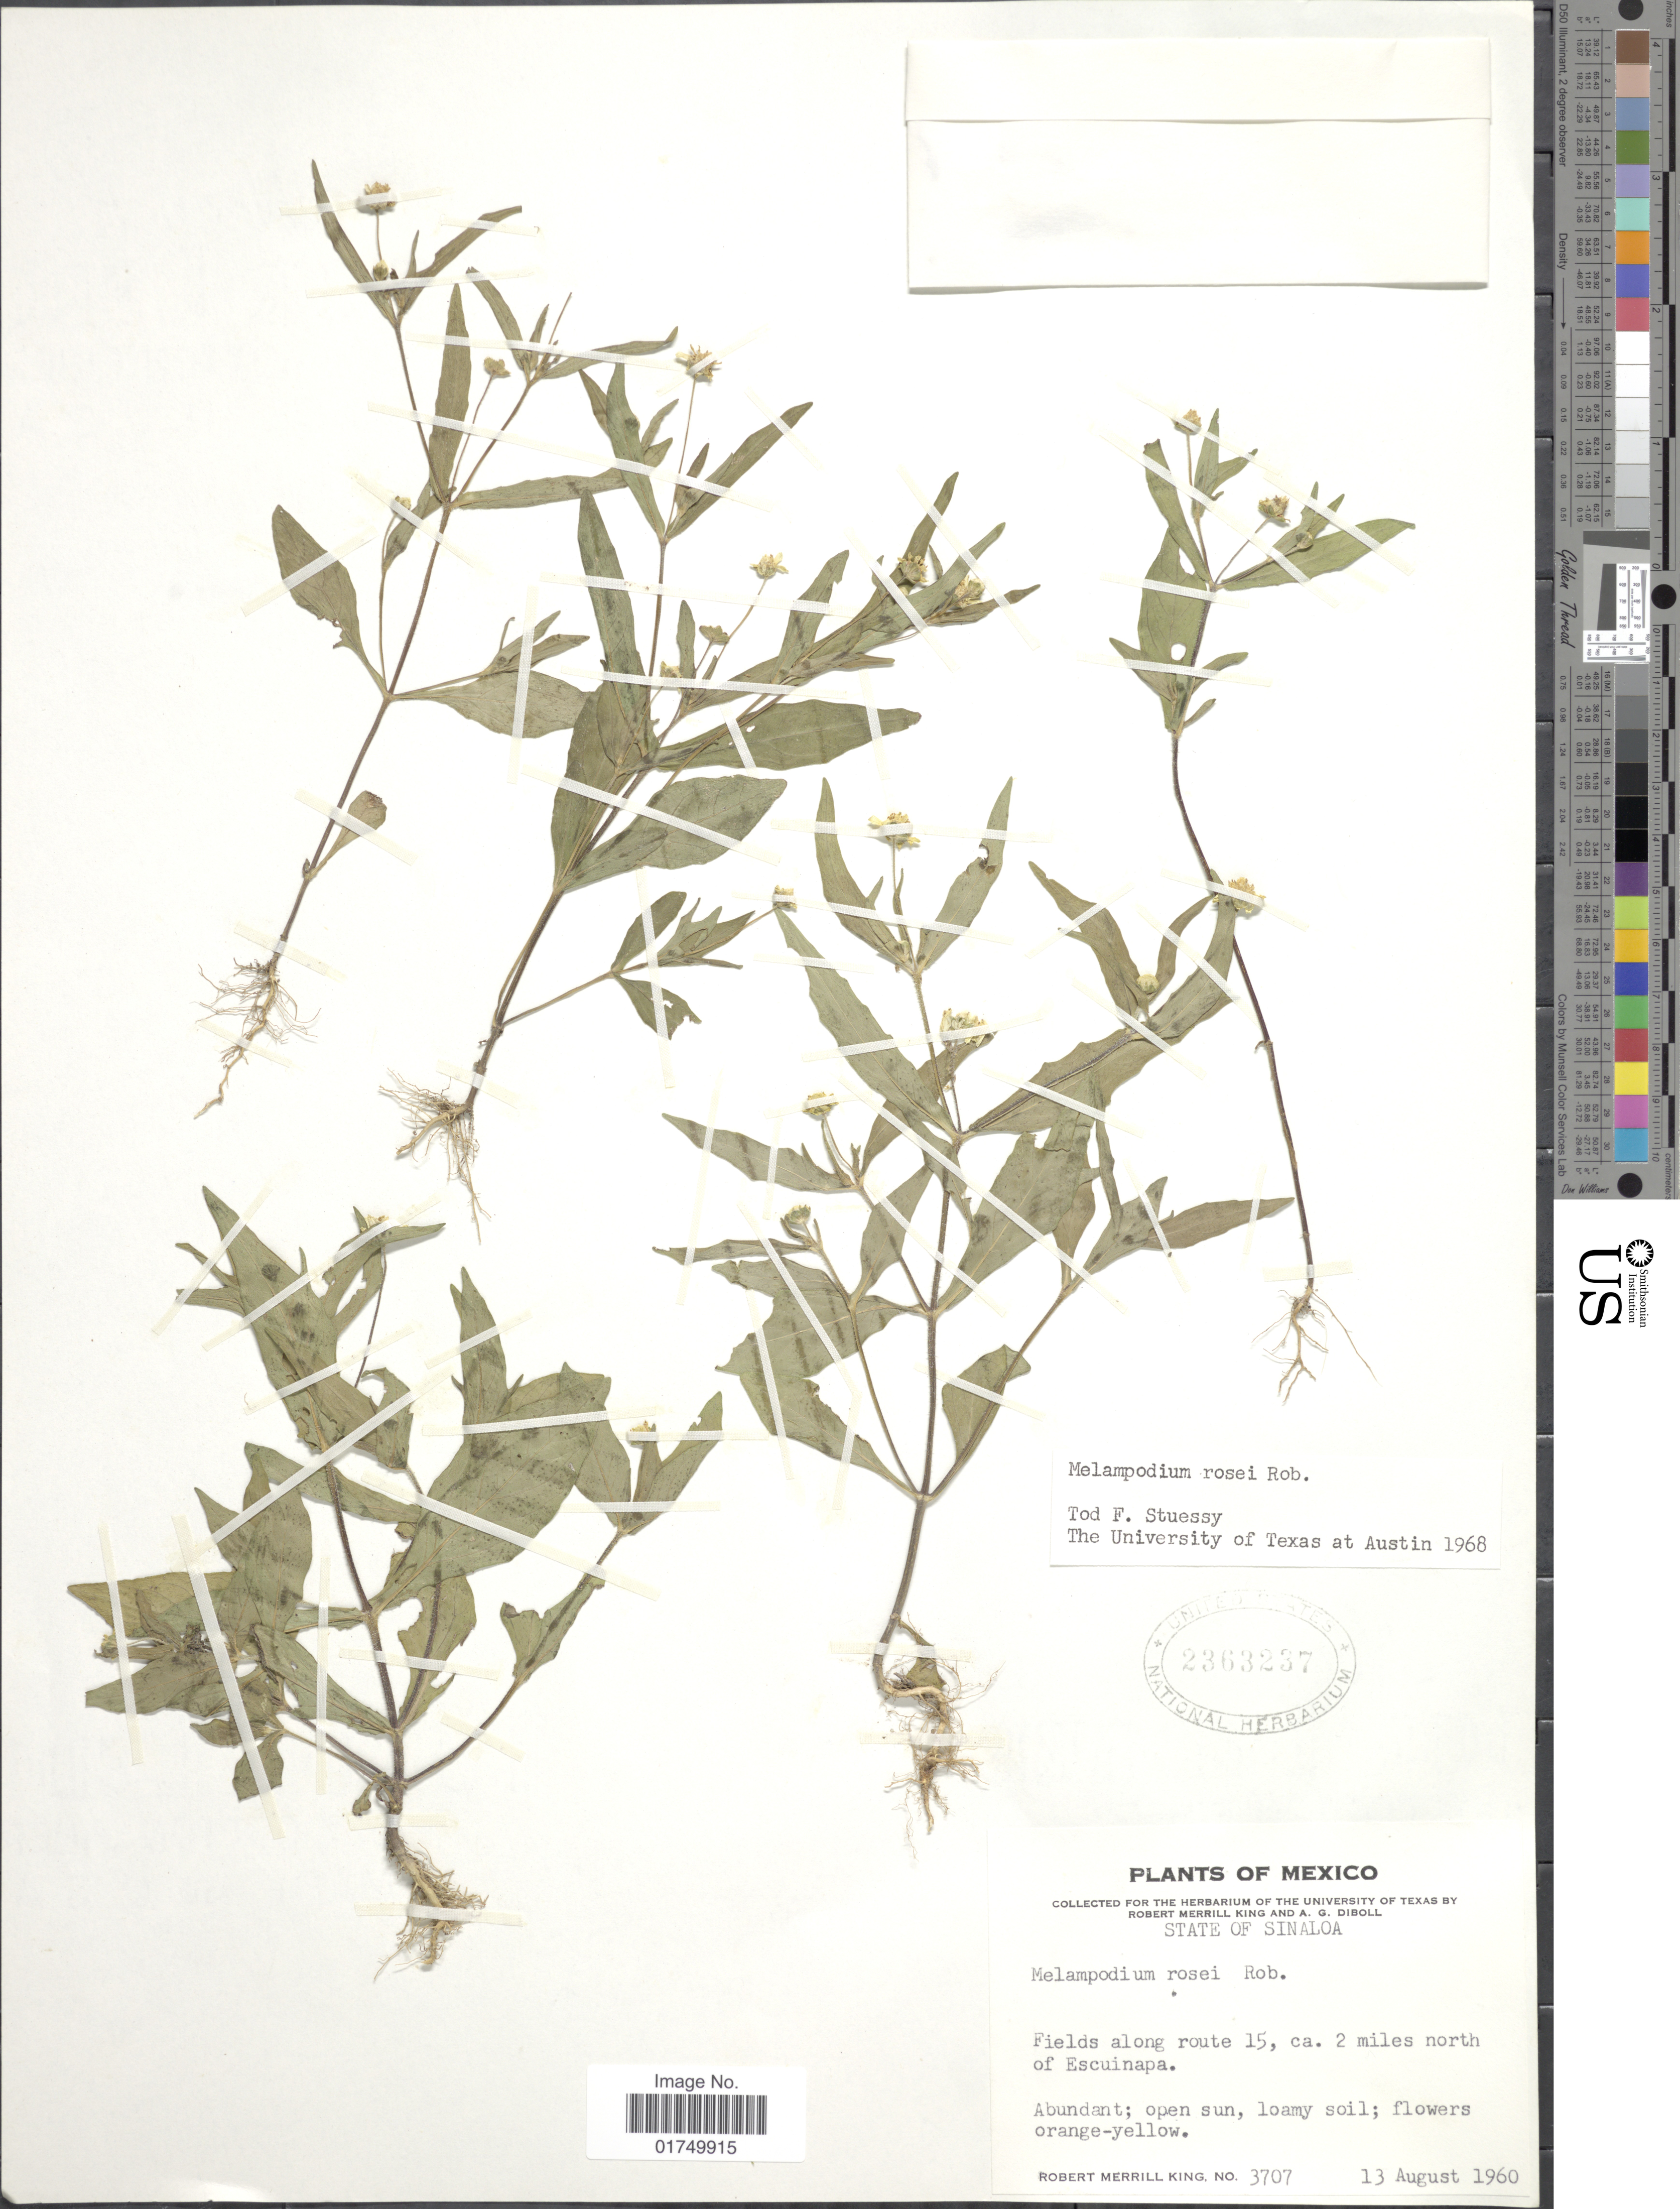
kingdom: Plantae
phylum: Tracheophyta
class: Magnoliopsida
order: Asterales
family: Asteraceae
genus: Melampodium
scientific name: Melampodium rosei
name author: B.L. Rob.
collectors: R. M. King & A. Diboll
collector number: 3707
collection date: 1960-08-13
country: Mexico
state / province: Sinaloa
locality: State of Sinaloa. Fields along route 15, ca. 2 miles north of Escuinapa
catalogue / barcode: US 2363237